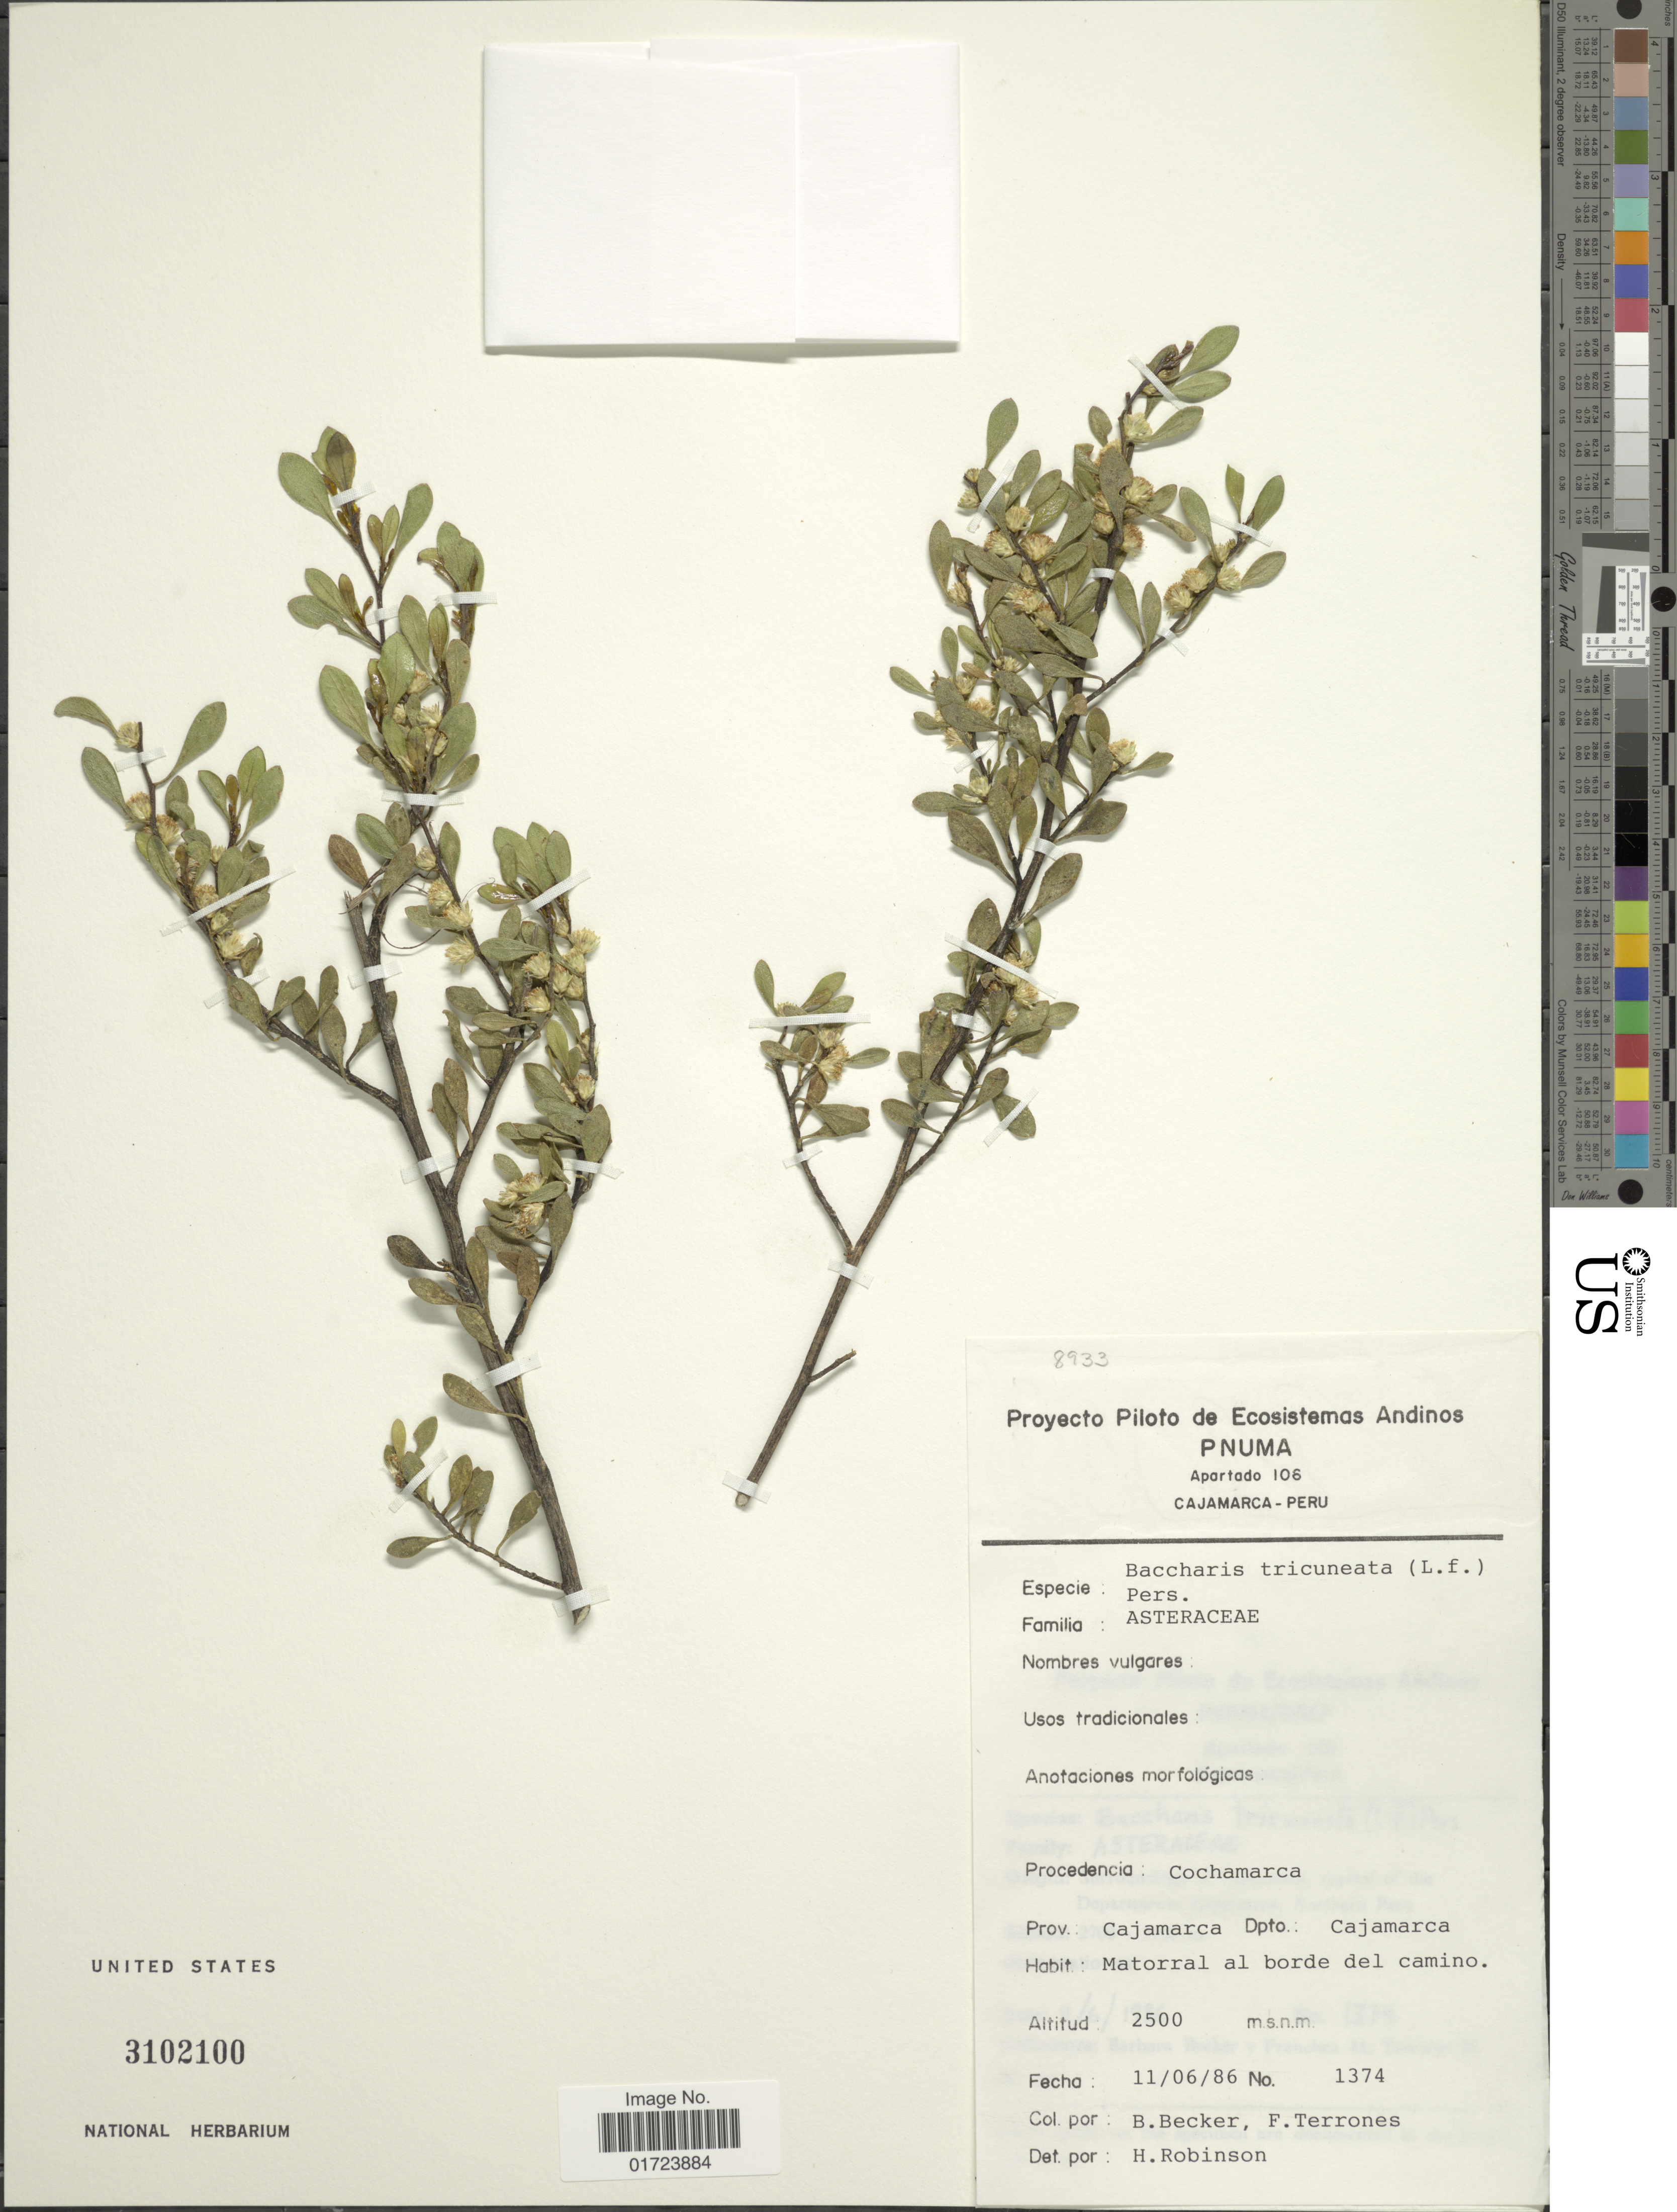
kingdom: Plantae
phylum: Tracheophyta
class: Magnoliopsida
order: Asterales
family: Asteraceae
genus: Baccharis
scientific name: Baccharis tricuneata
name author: (L. f.) Pers.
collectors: B. Becker & F. Terrones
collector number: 1374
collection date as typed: Transcribed d/m/y: 11/6/86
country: Peru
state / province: Cajamarca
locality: Prov. Cajamarca Dpto, Cajamarca.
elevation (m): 2500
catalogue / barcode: US 3102100